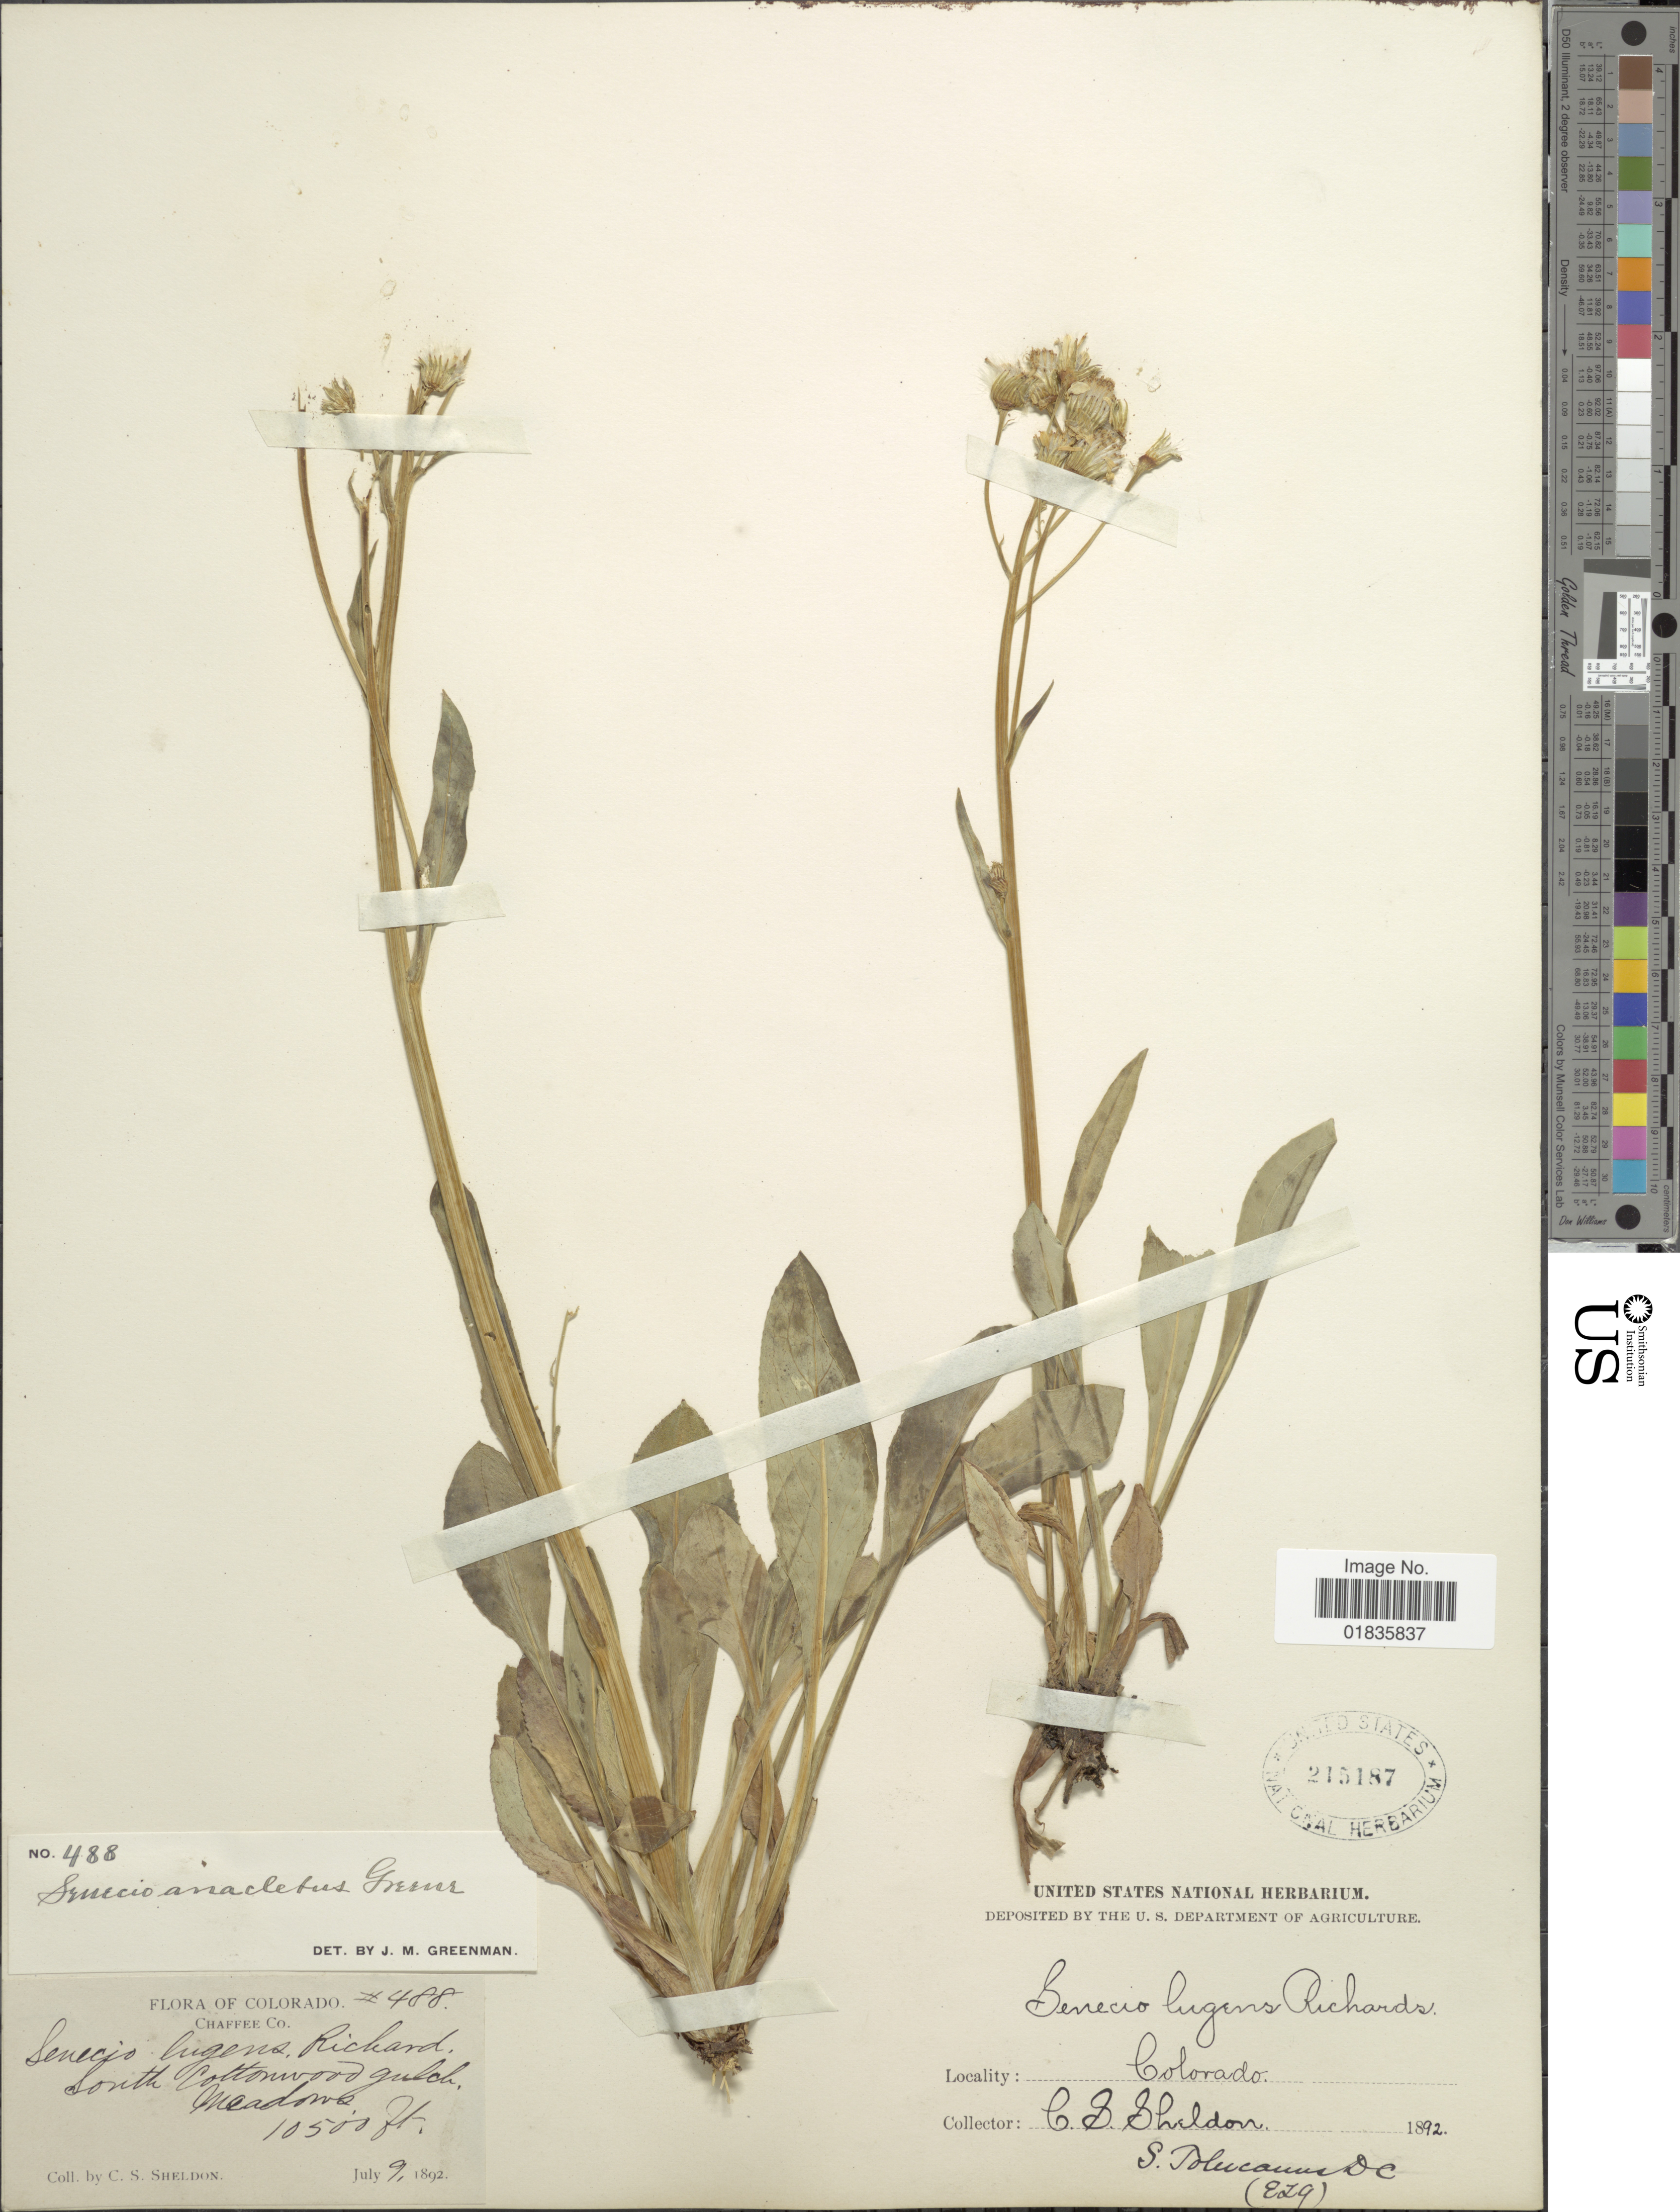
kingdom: Plantae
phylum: Tracheophyta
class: Magnoliopsida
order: Asterales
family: Asteraceae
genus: Senecio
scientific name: Senecio wootonii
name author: Greene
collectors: C. S. Sheldon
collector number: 488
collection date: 1892-07-09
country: United States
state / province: Colorado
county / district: Chaffee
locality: South Cottonwood gulch, Meadows.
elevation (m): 3200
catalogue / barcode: US 215187